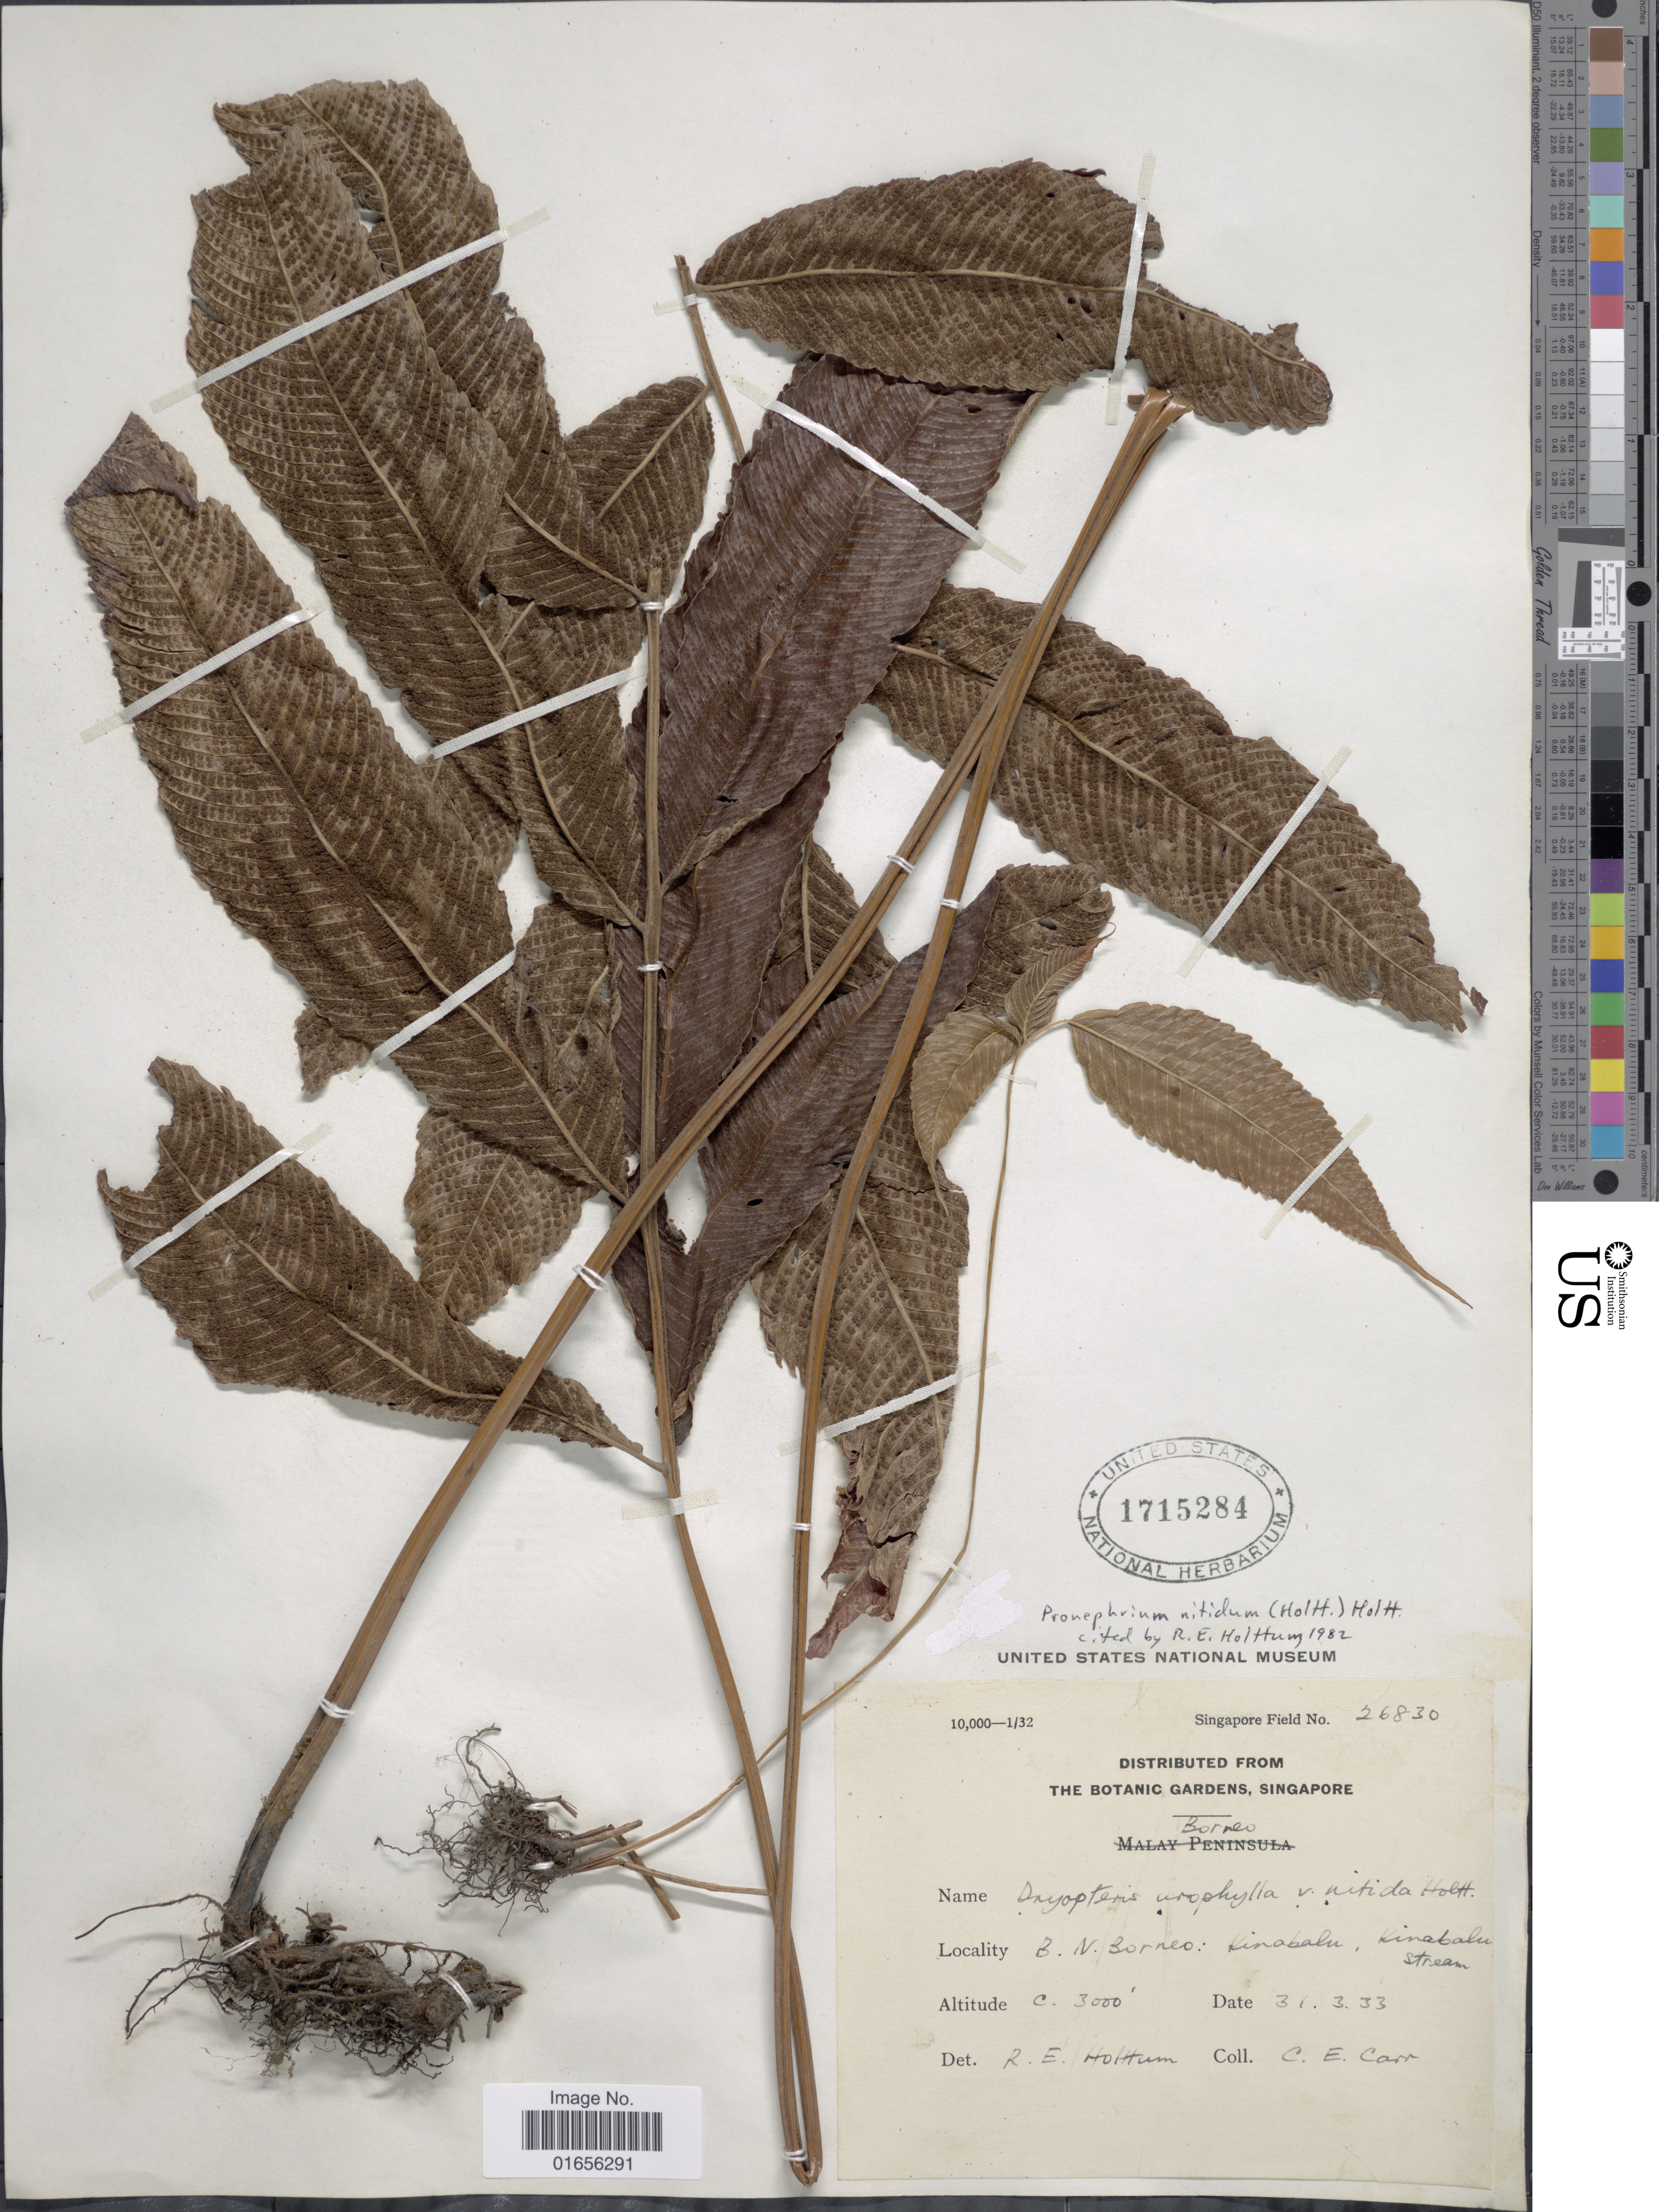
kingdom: Plantae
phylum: Tracheophyta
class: Polypodiopsida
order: Polypodiales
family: Thelypteridaceae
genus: Pronephrium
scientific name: Pronephrium nitidum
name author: Holttum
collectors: C. Carr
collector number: Singapore Field 26830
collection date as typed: Transcribed d/m/y: 31/3/33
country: Malaysia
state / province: Sabah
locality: Borneo, B.N. Borneo, Kinabalu, Kinabalu stream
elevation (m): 914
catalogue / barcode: US 1715284